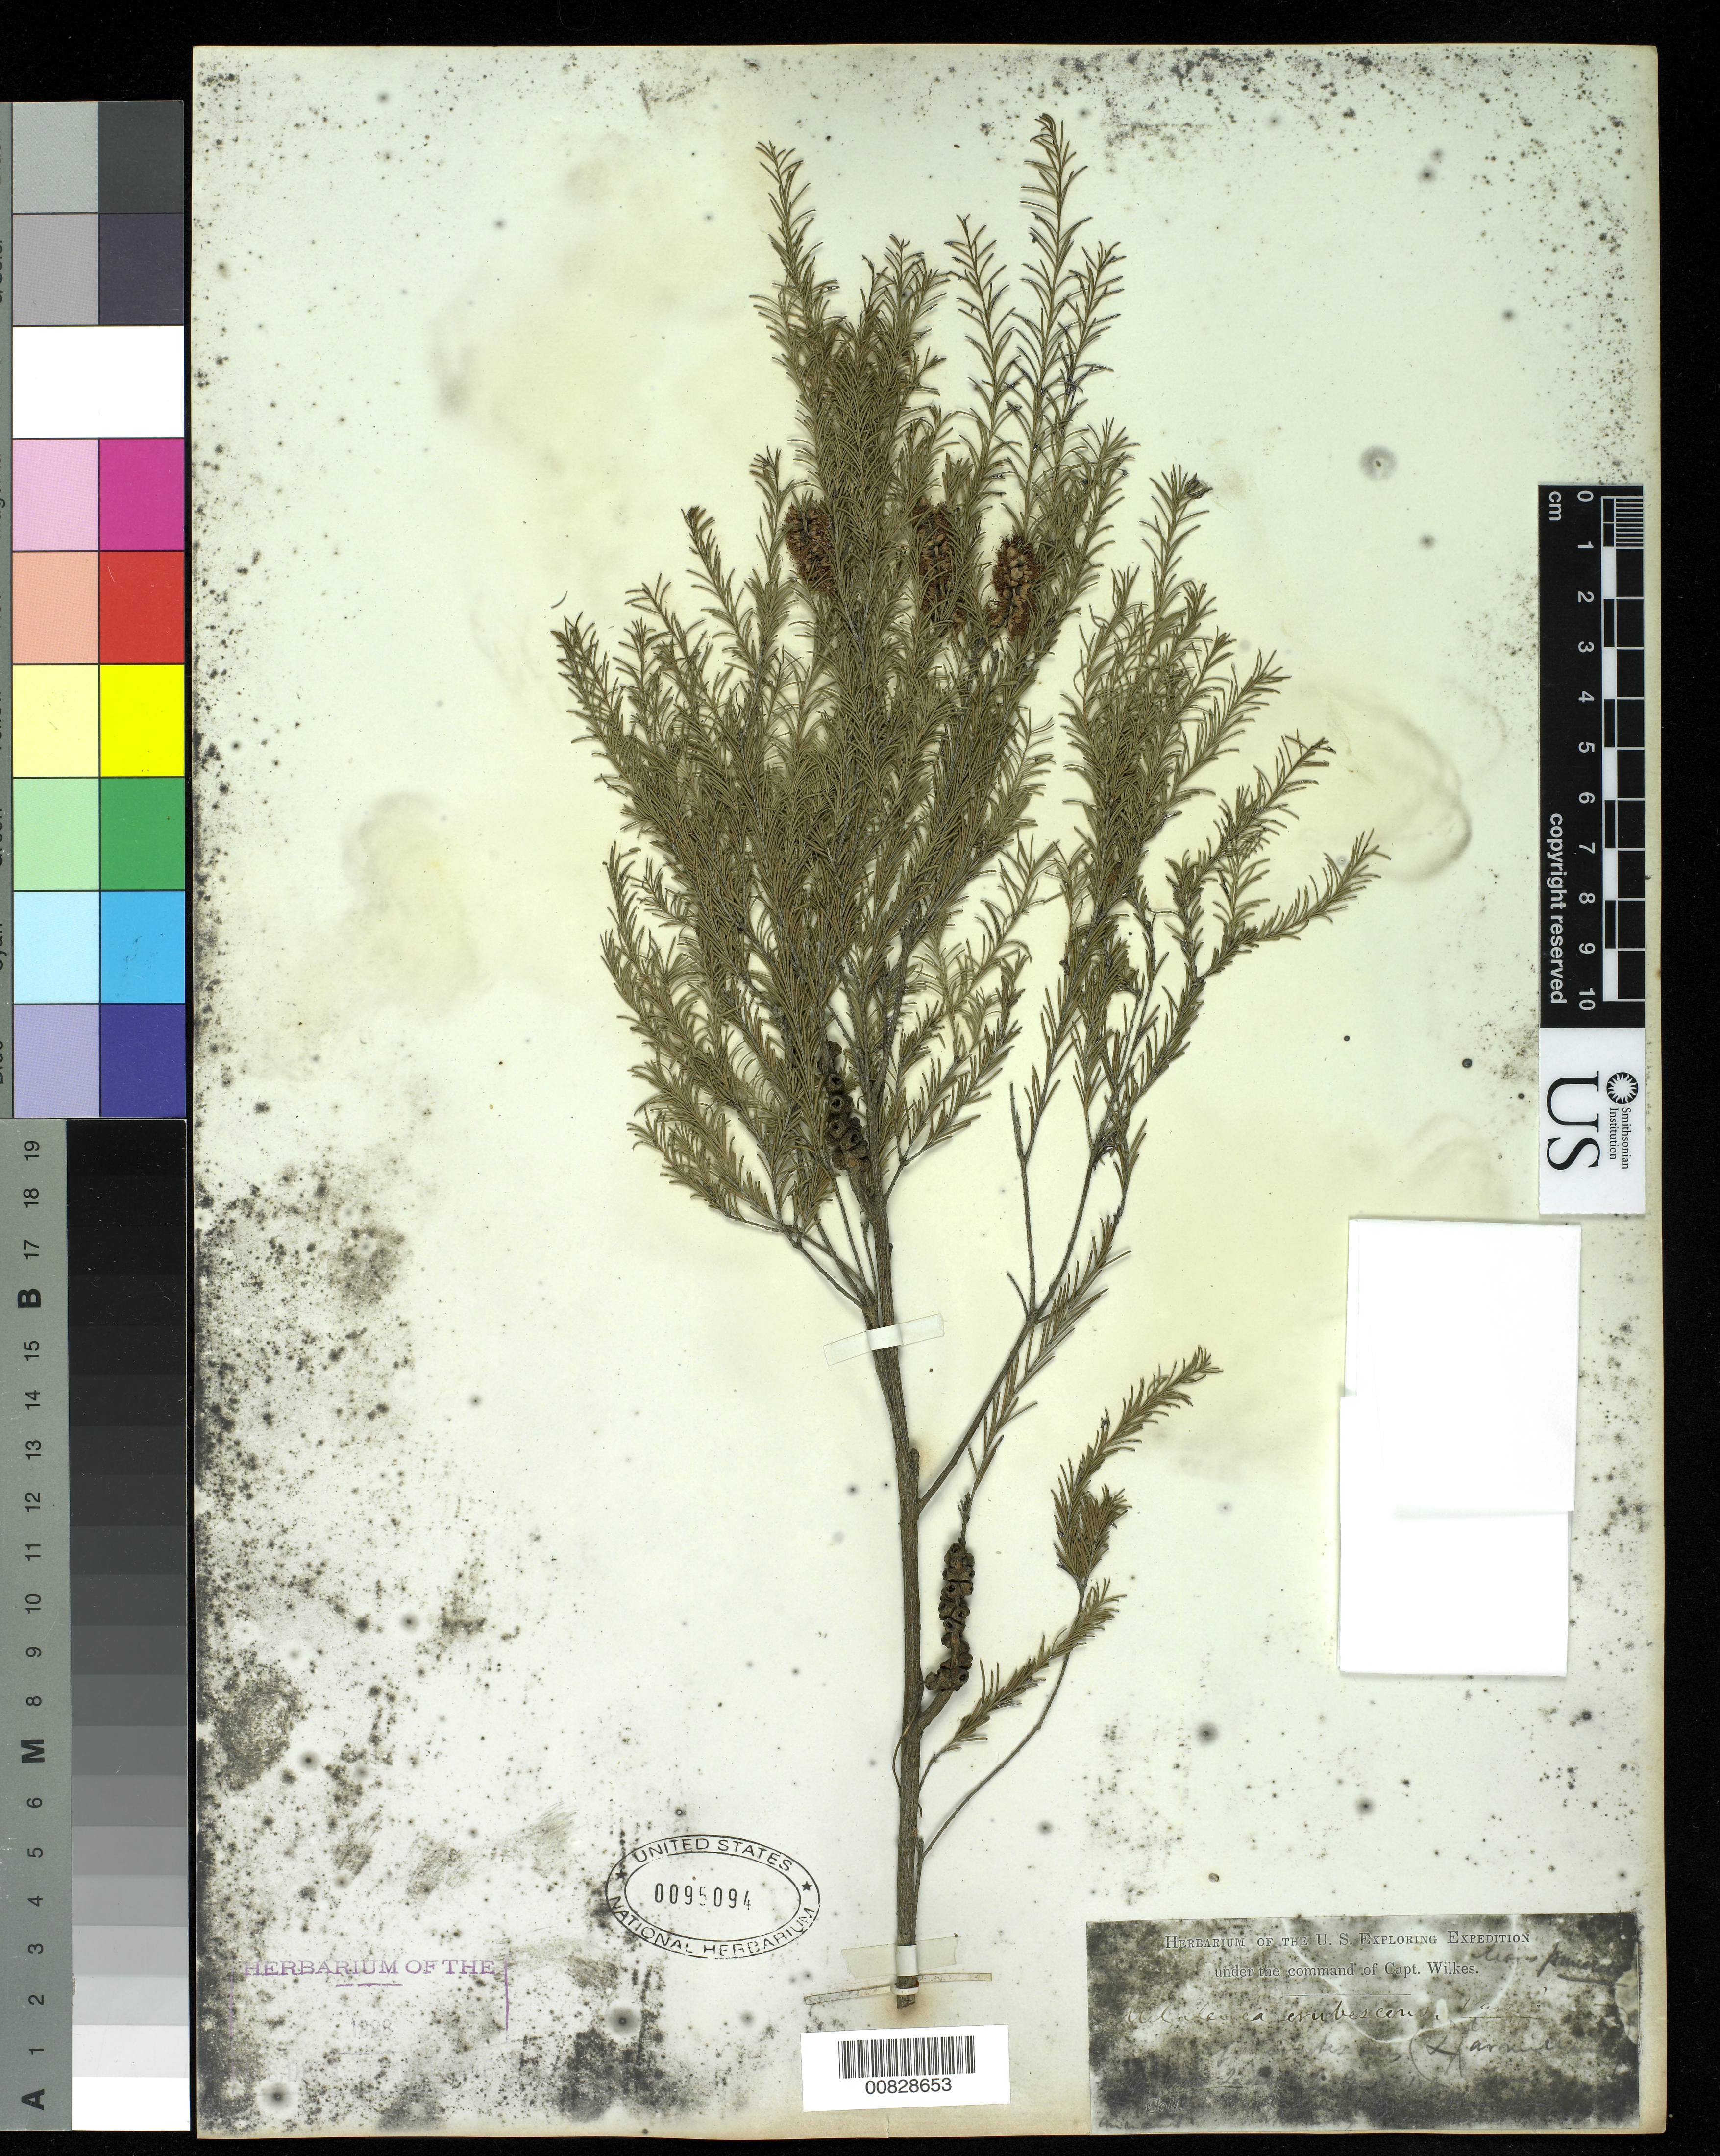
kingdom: Plantae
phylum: Tracheophyta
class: Magnoliopsida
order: Myrtales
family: Myrtaceae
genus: Melaleuca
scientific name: Melaleuca diosmatifolia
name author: Dum. Cours.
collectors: Wilkes Explor. Exped.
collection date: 1838/1842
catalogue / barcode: US 95094